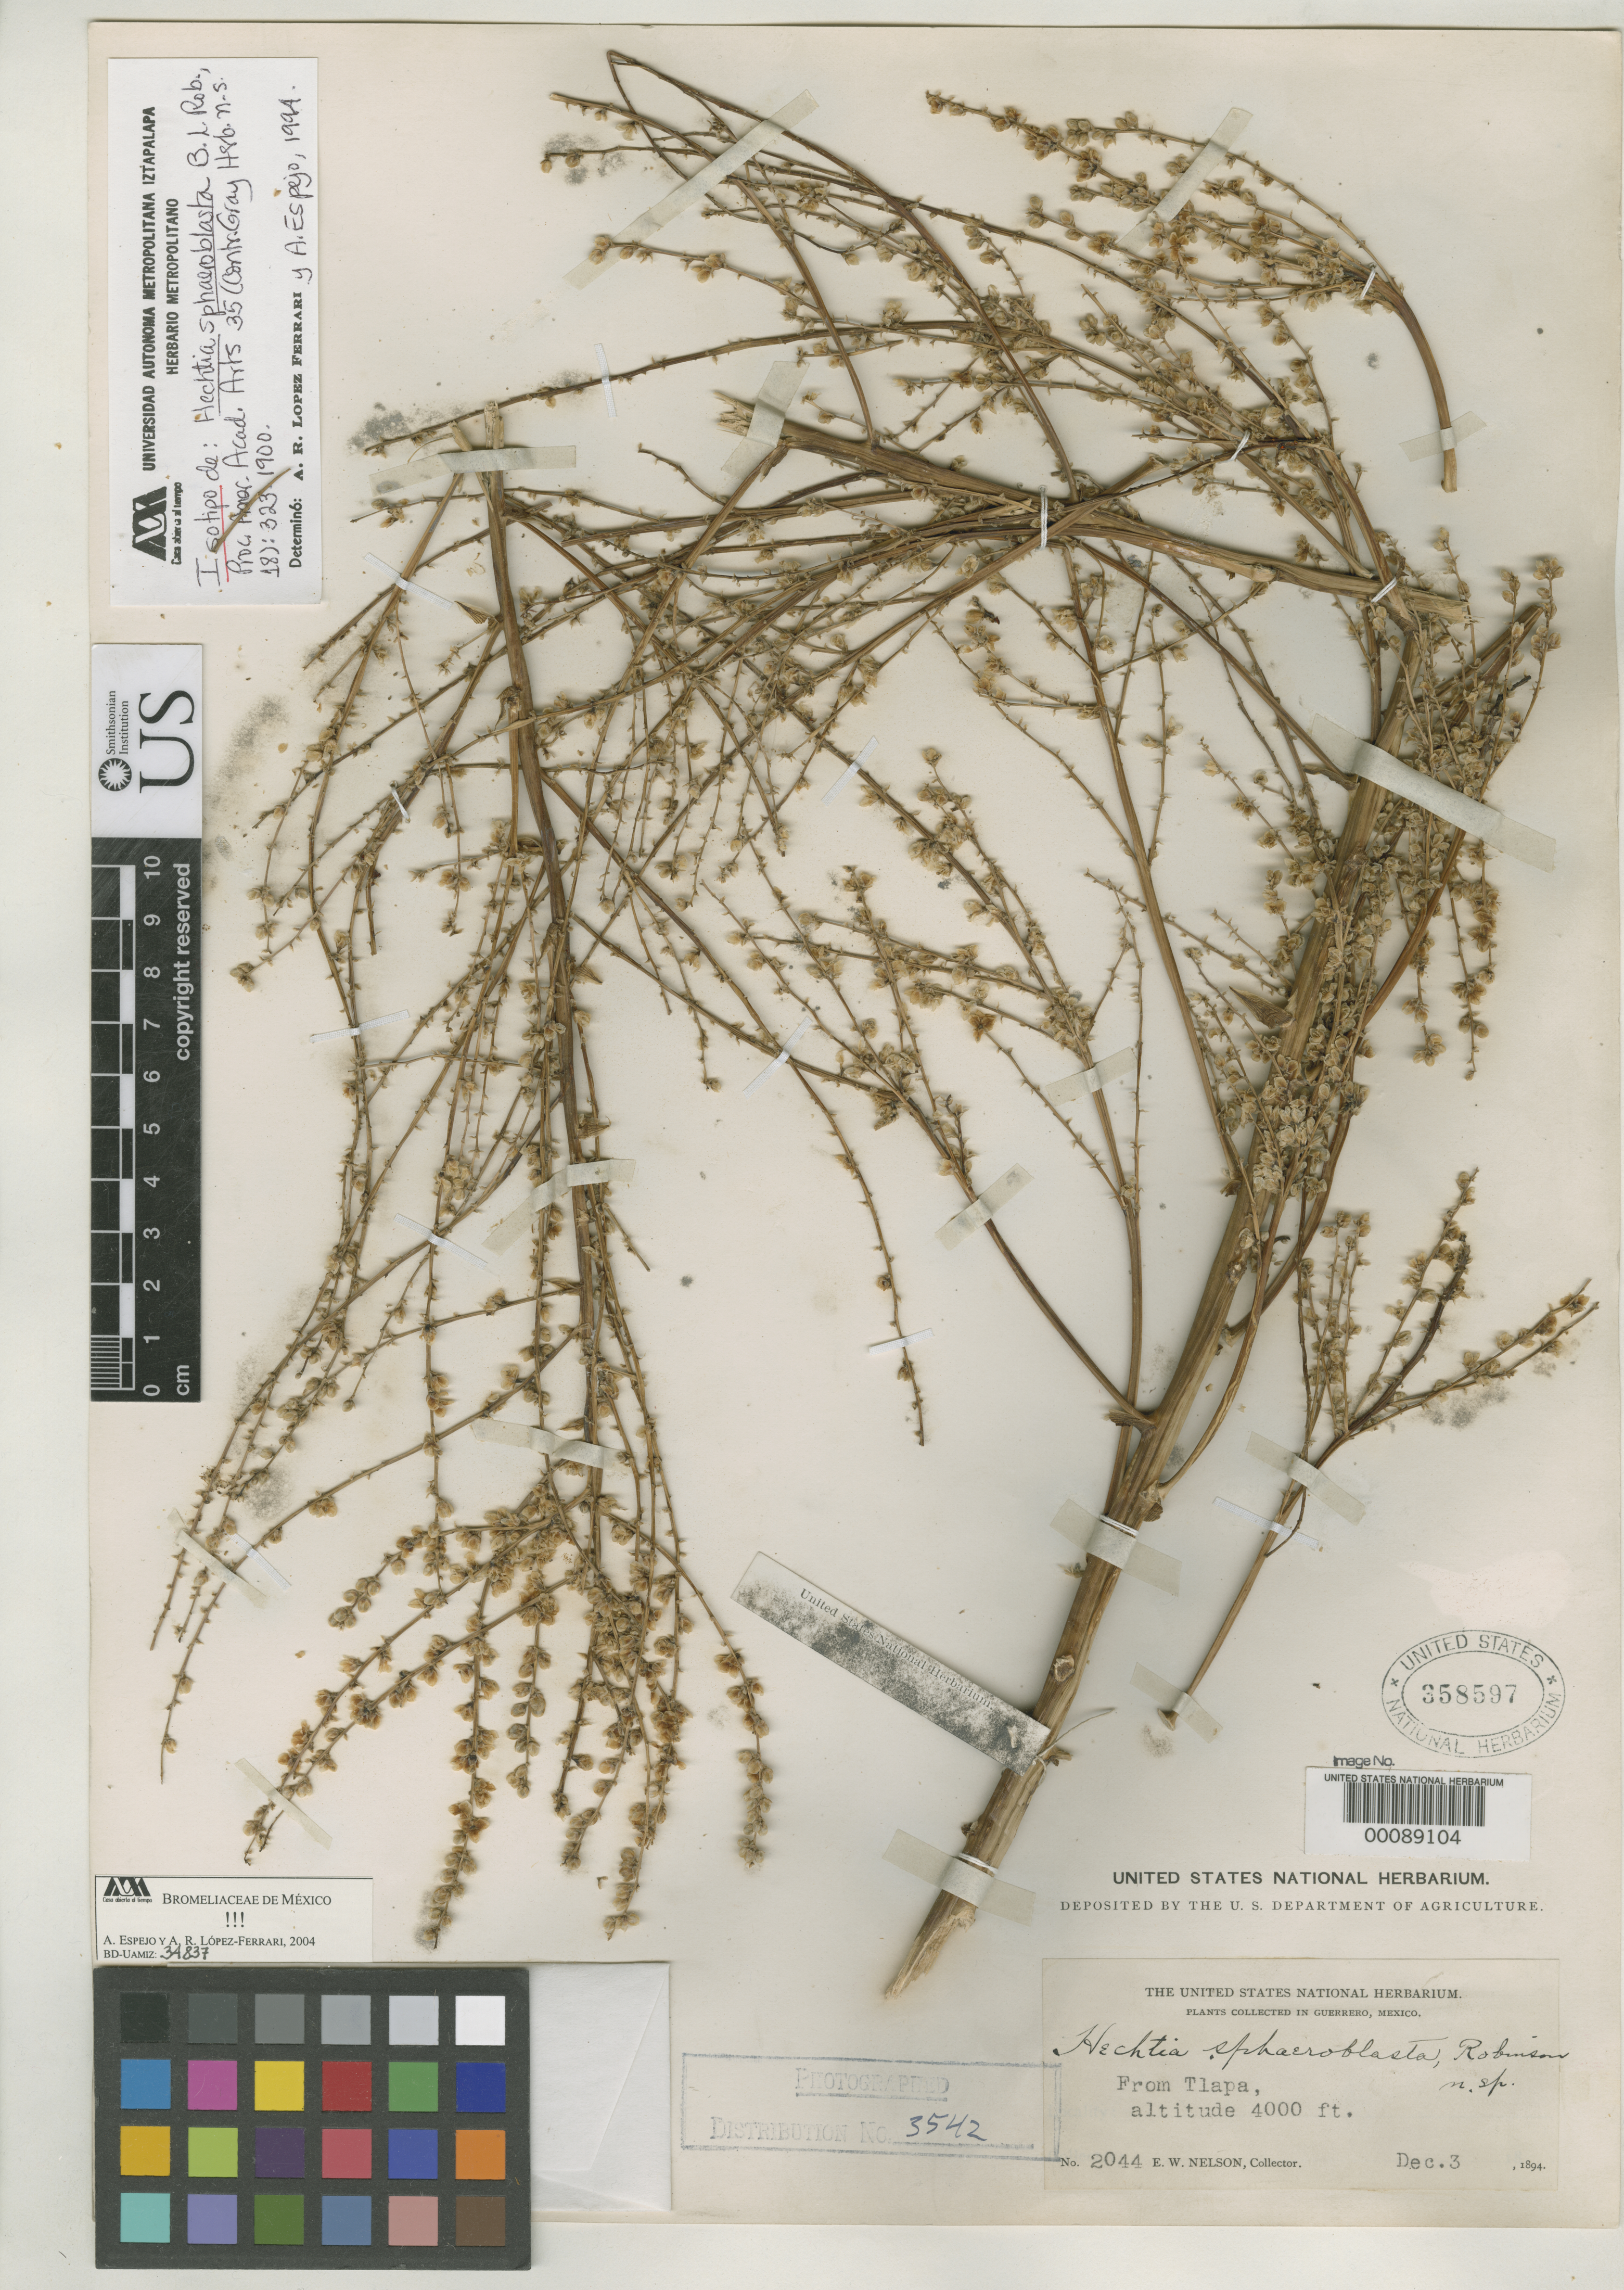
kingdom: Plantae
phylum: Tracheophyta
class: Liliopsida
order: Poales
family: Bromeliaceae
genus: Hechtia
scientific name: Hechtia sphaeroblasta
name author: B.L. Rob.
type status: Isotype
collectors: E. W. Nelson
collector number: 2044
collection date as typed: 03 Dec 1894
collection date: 1894-12-03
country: Mexico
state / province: Guerrero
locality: Tlapa.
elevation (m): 1200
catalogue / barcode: US 358597